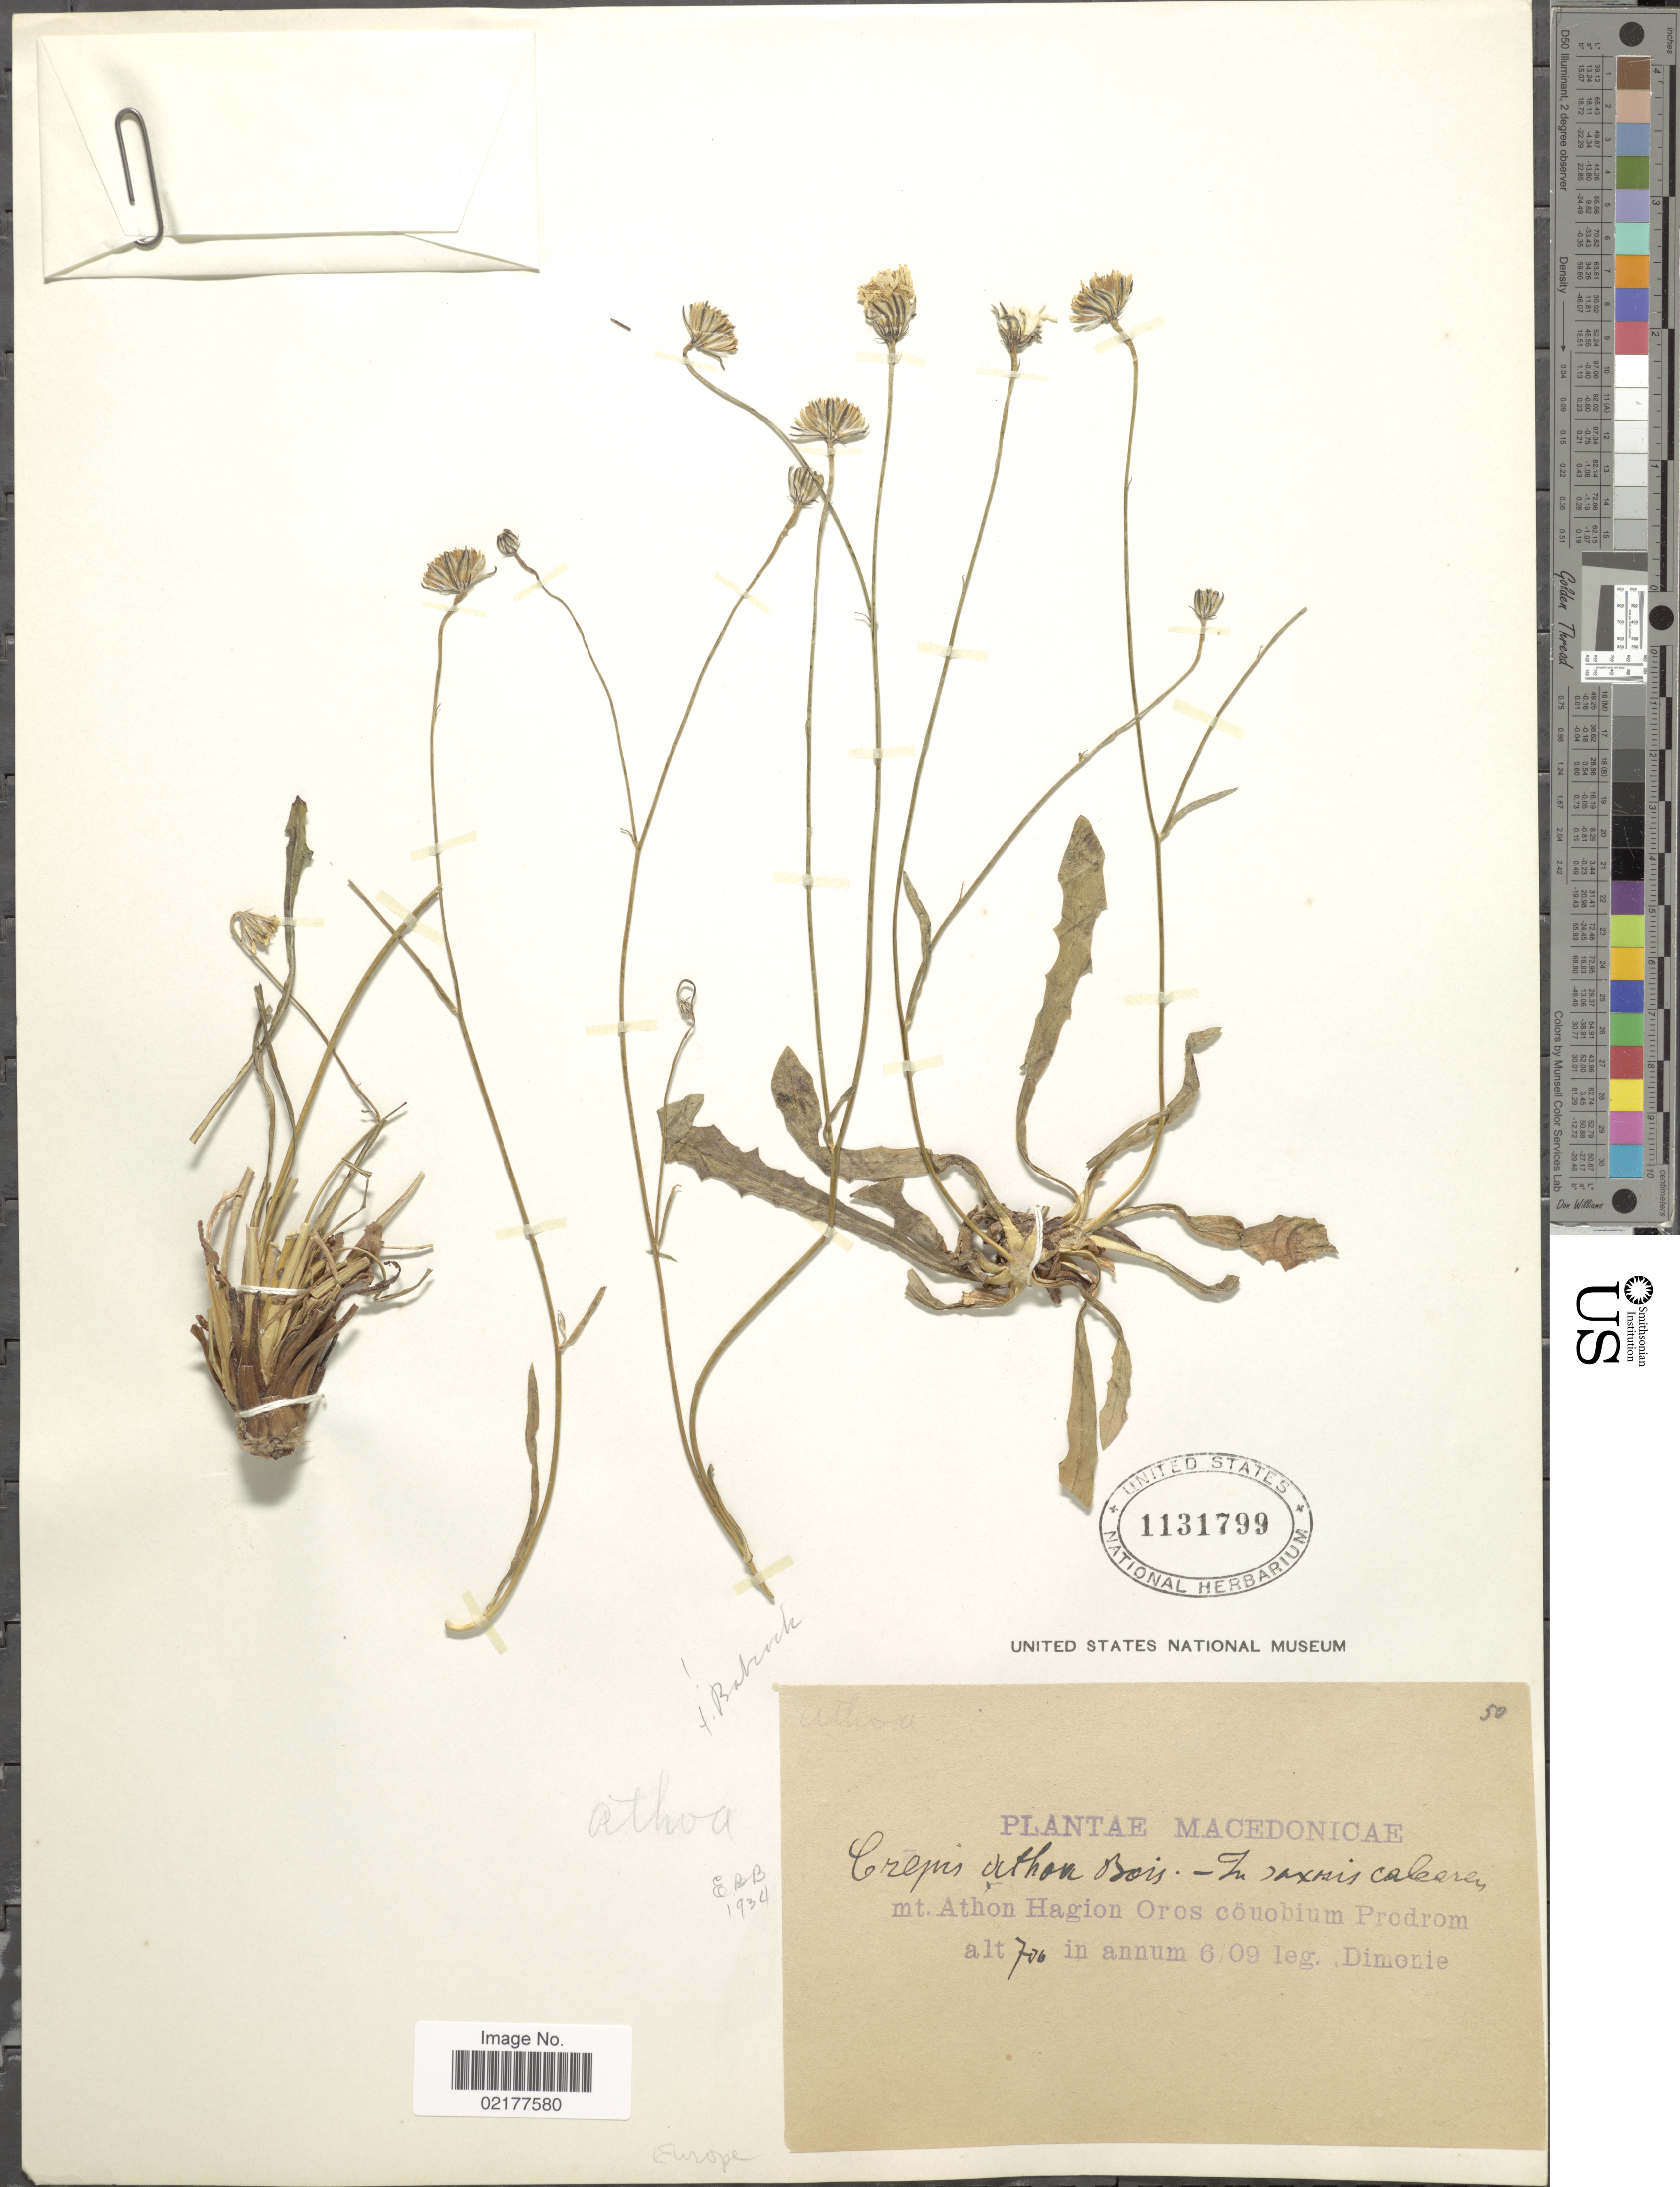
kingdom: Plantae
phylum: Tracheophyta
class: Magnoliopsida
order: Asterales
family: Asteraceae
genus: Crepis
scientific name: Crepis athoa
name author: Boiss.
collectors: -. Dimonie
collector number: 50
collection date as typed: Transcribed d/m/y: /6/09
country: North Macedonia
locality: Mt. Athon Hagion Oros cöuobium Prodrom. Athoa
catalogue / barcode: US 1131799